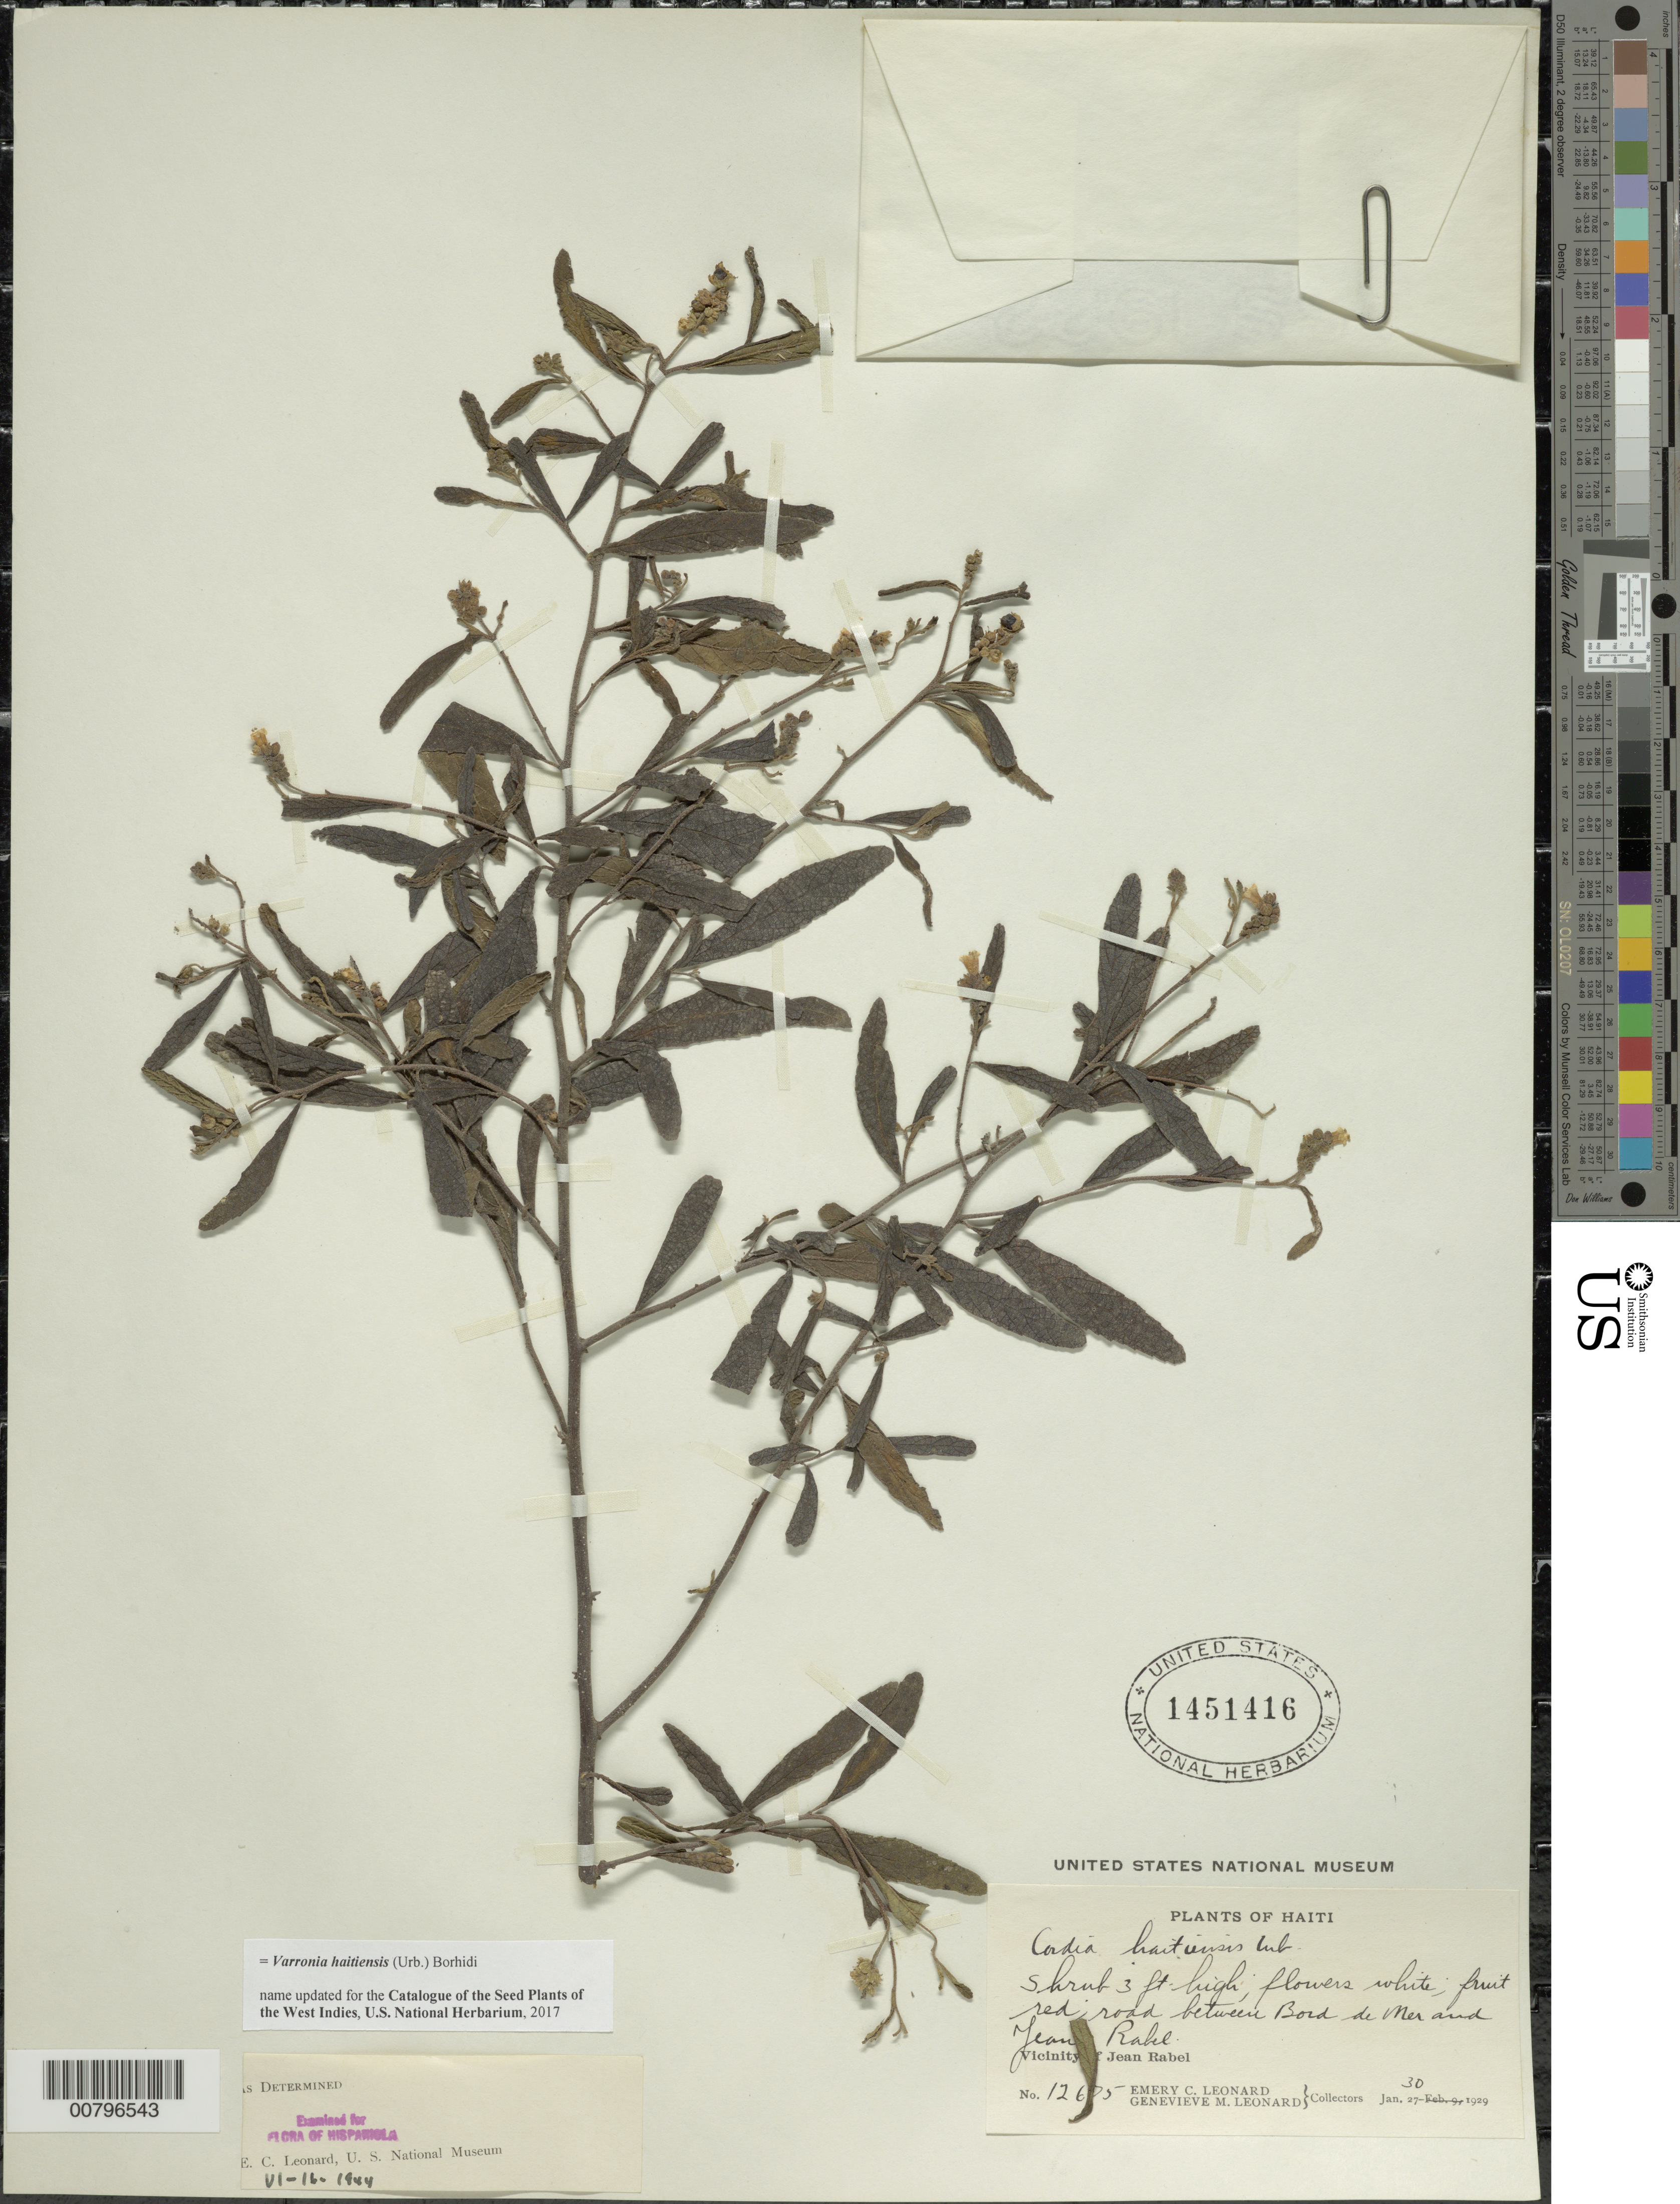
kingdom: Plantae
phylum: Tracheophyta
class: Magnoliopsida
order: Boraginales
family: Cordiaceae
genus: Varronia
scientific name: Varronia haitiensis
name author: (Urb.) Borhidi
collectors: E. C. Leonard & G. M. Leonard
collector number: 12675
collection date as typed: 30 Jan 1929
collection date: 1929-01-30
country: Haiti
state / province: Nord-Óuest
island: Hispaniola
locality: Vicinity of Jean Rabel, road between Bord de Mer to Jean Rabel.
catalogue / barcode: US 1451416